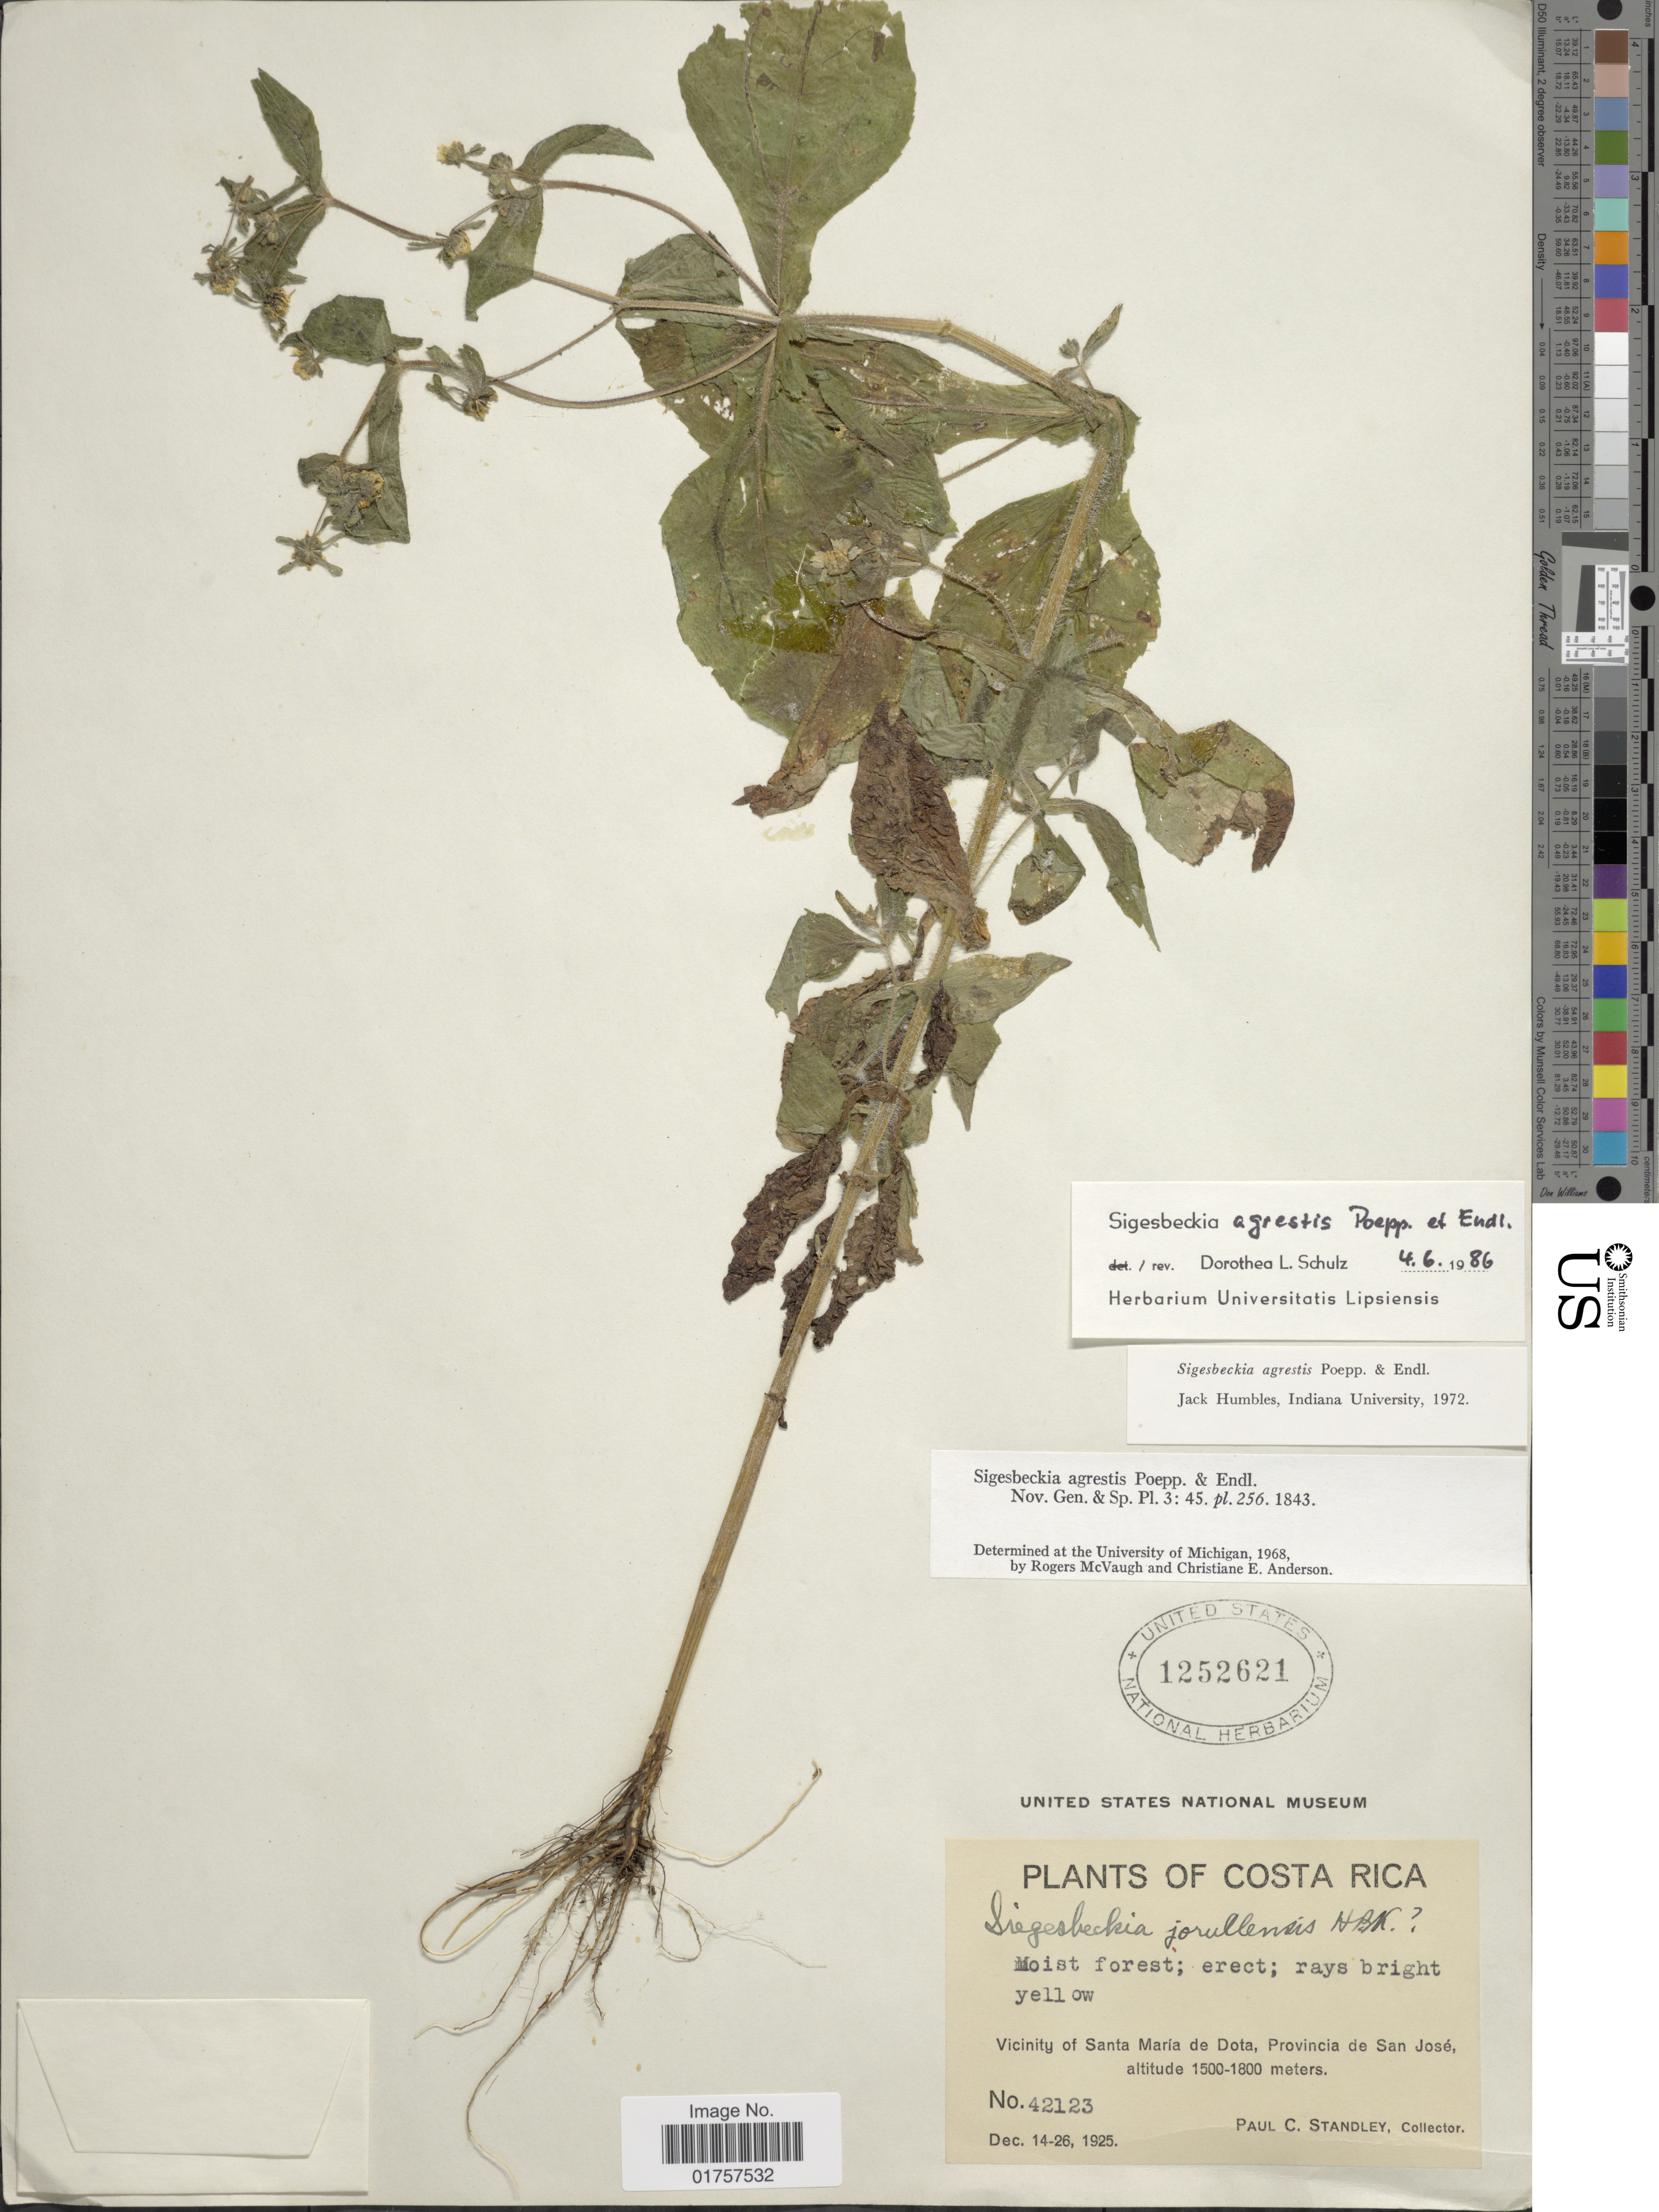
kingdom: Plantae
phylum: Tracheophyta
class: Magnoliopsida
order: Asterales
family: Asteraceae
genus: Sigesbeckia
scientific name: Sigesbeckia agrestis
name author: Poepp.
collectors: P. C. Standley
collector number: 42123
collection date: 1925-12-14/1925-12-26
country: Costa Rica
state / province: San José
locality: Vicinity of Santa María de Dota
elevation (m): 1500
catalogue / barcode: US 1252621